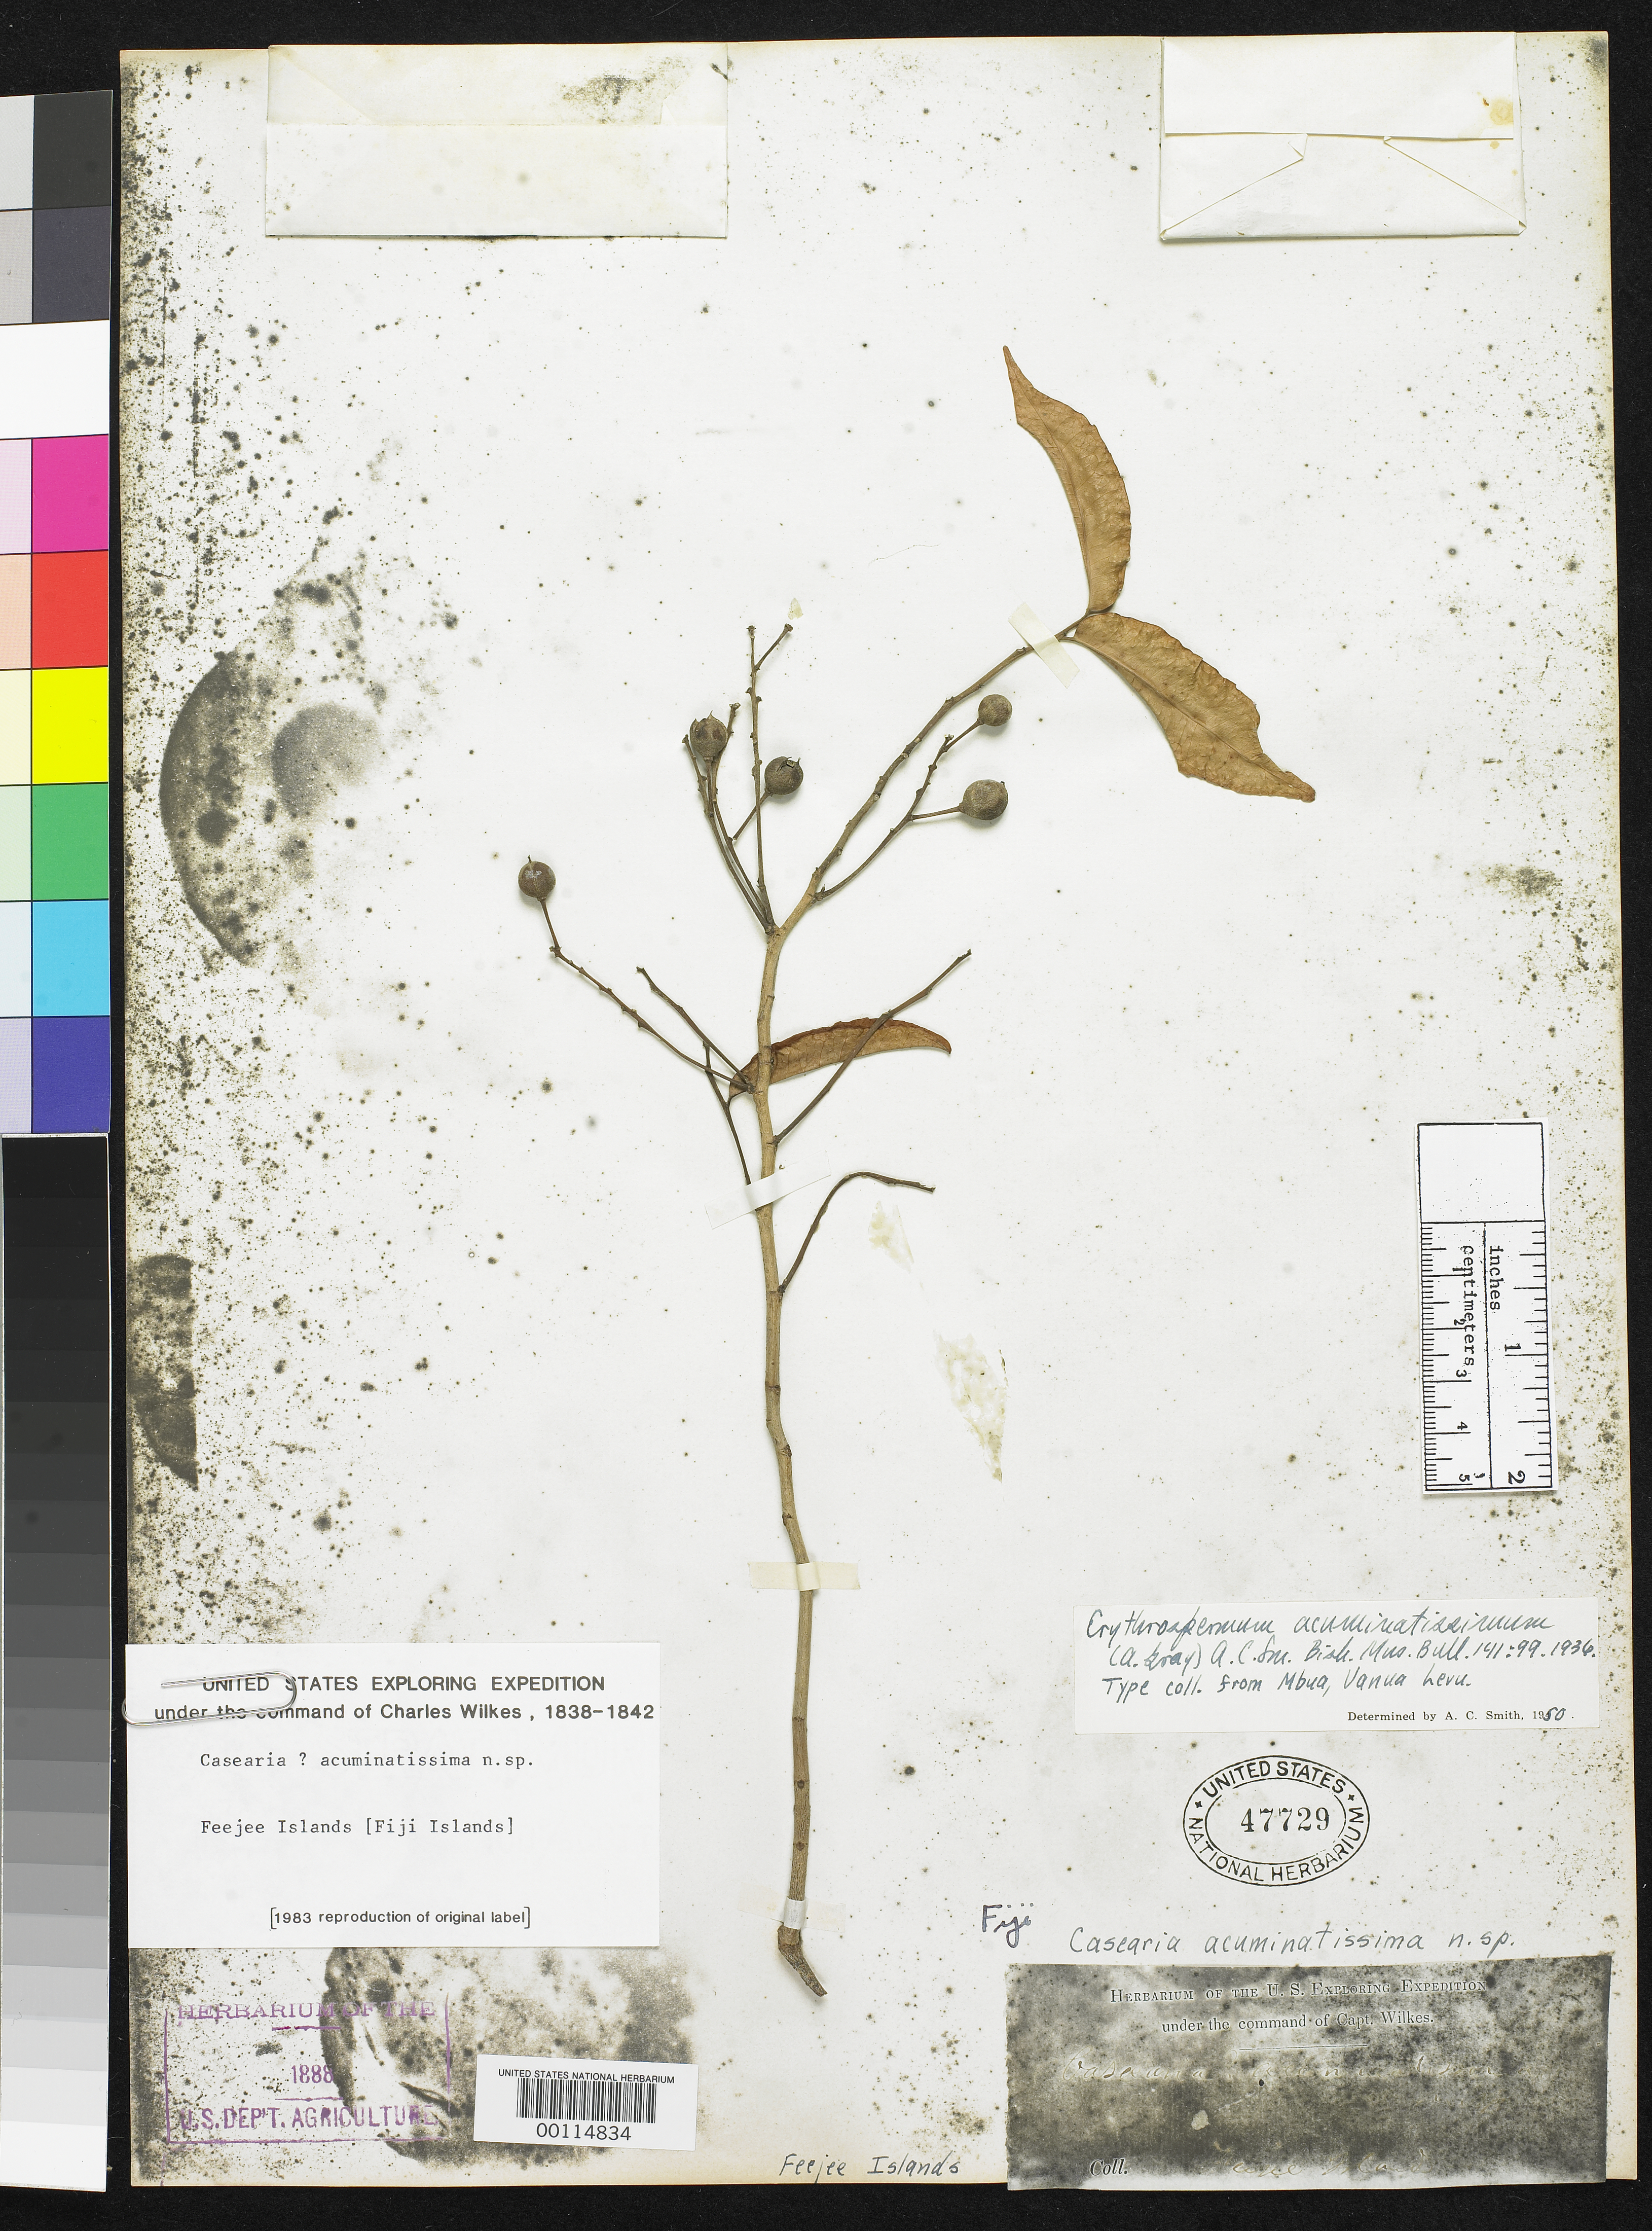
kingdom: Plantae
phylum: Tracheophyta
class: Magnoliopsida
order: Malpighiales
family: Salicaceae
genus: Casearia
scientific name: Casearia acuminatissima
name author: A. Gray in Wilkes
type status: Type Collection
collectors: Wilkes Explor. Exped.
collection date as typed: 1838 to -- --- 1842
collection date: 1838/1842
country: Fiji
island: Vanua Levu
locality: Sandalwood Bay. [Vanua Levu Group]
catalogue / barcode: US 47729